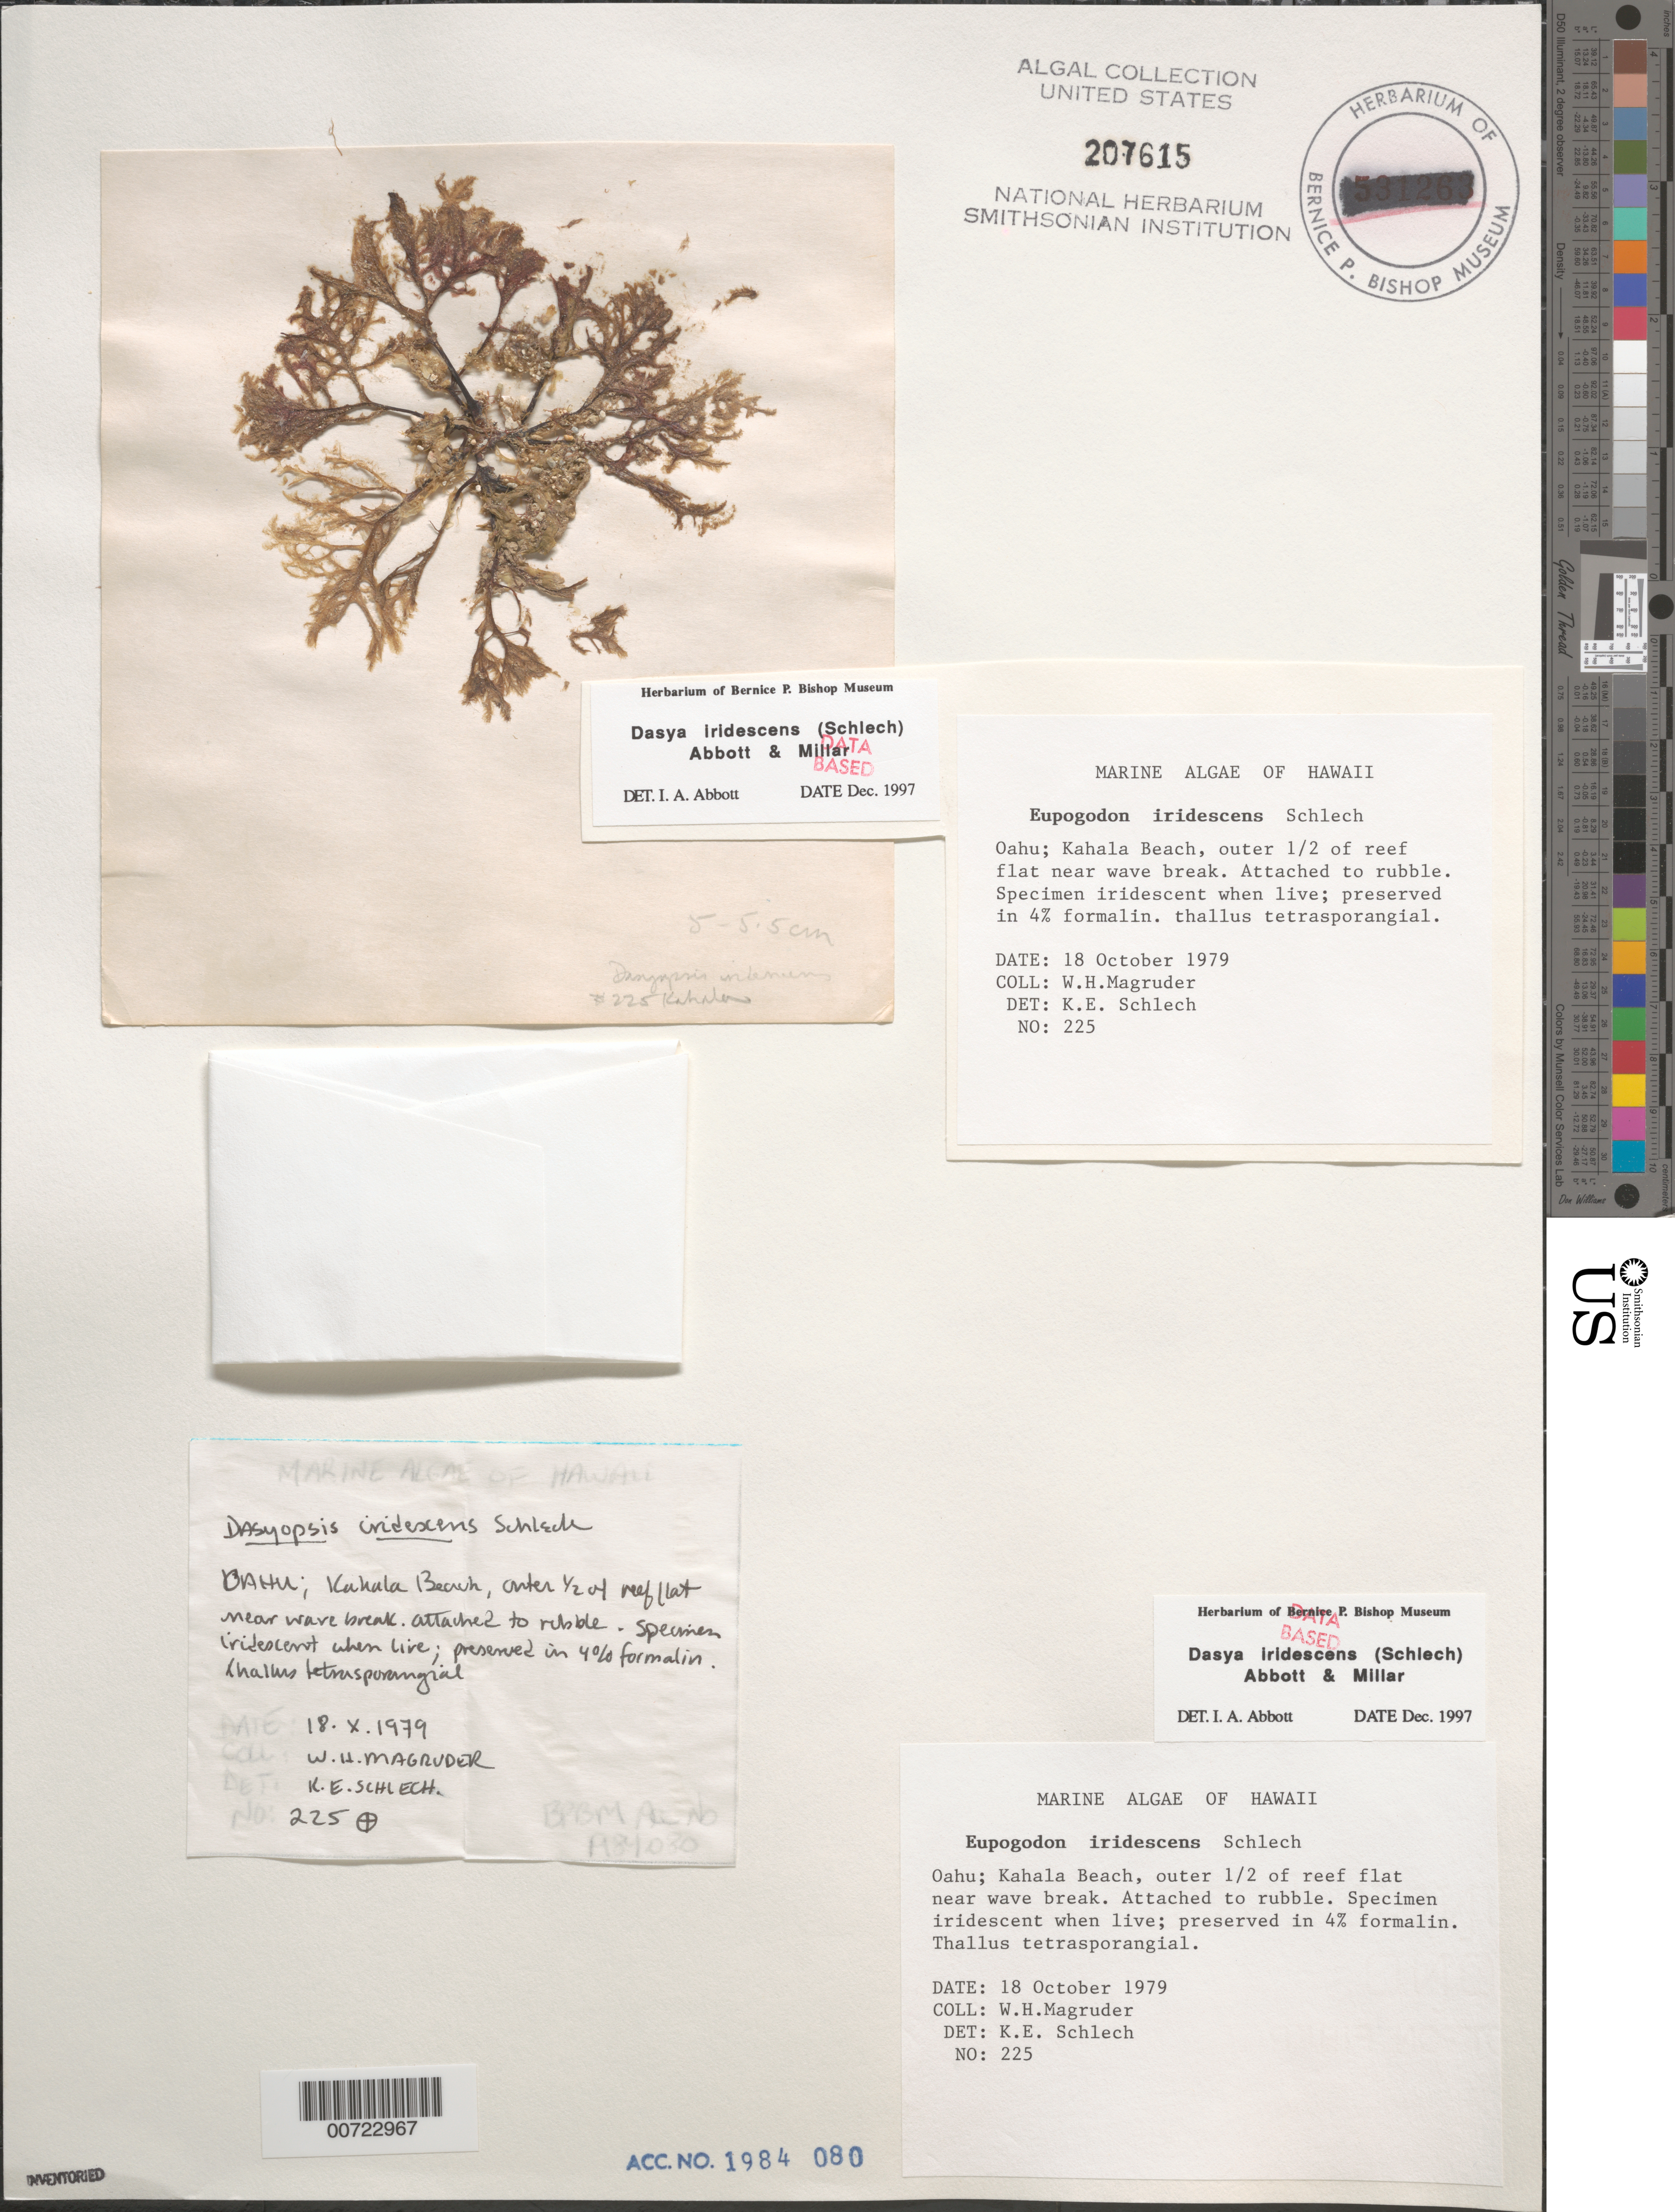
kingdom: Plantae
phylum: Rhodophyta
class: Florideophyceae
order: Ceramiales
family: Dasyaceae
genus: Dasya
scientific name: Dasya iridescens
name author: (Schlech) A.J.K. Millar & I.A. Abbott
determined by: Abbott, Isabella A.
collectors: W. Magruder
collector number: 225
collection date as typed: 18 Oct 1979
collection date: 1979-10-18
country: United States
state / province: Hawaii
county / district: Honolulu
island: Oahu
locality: Kahala Beach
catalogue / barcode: US 207615